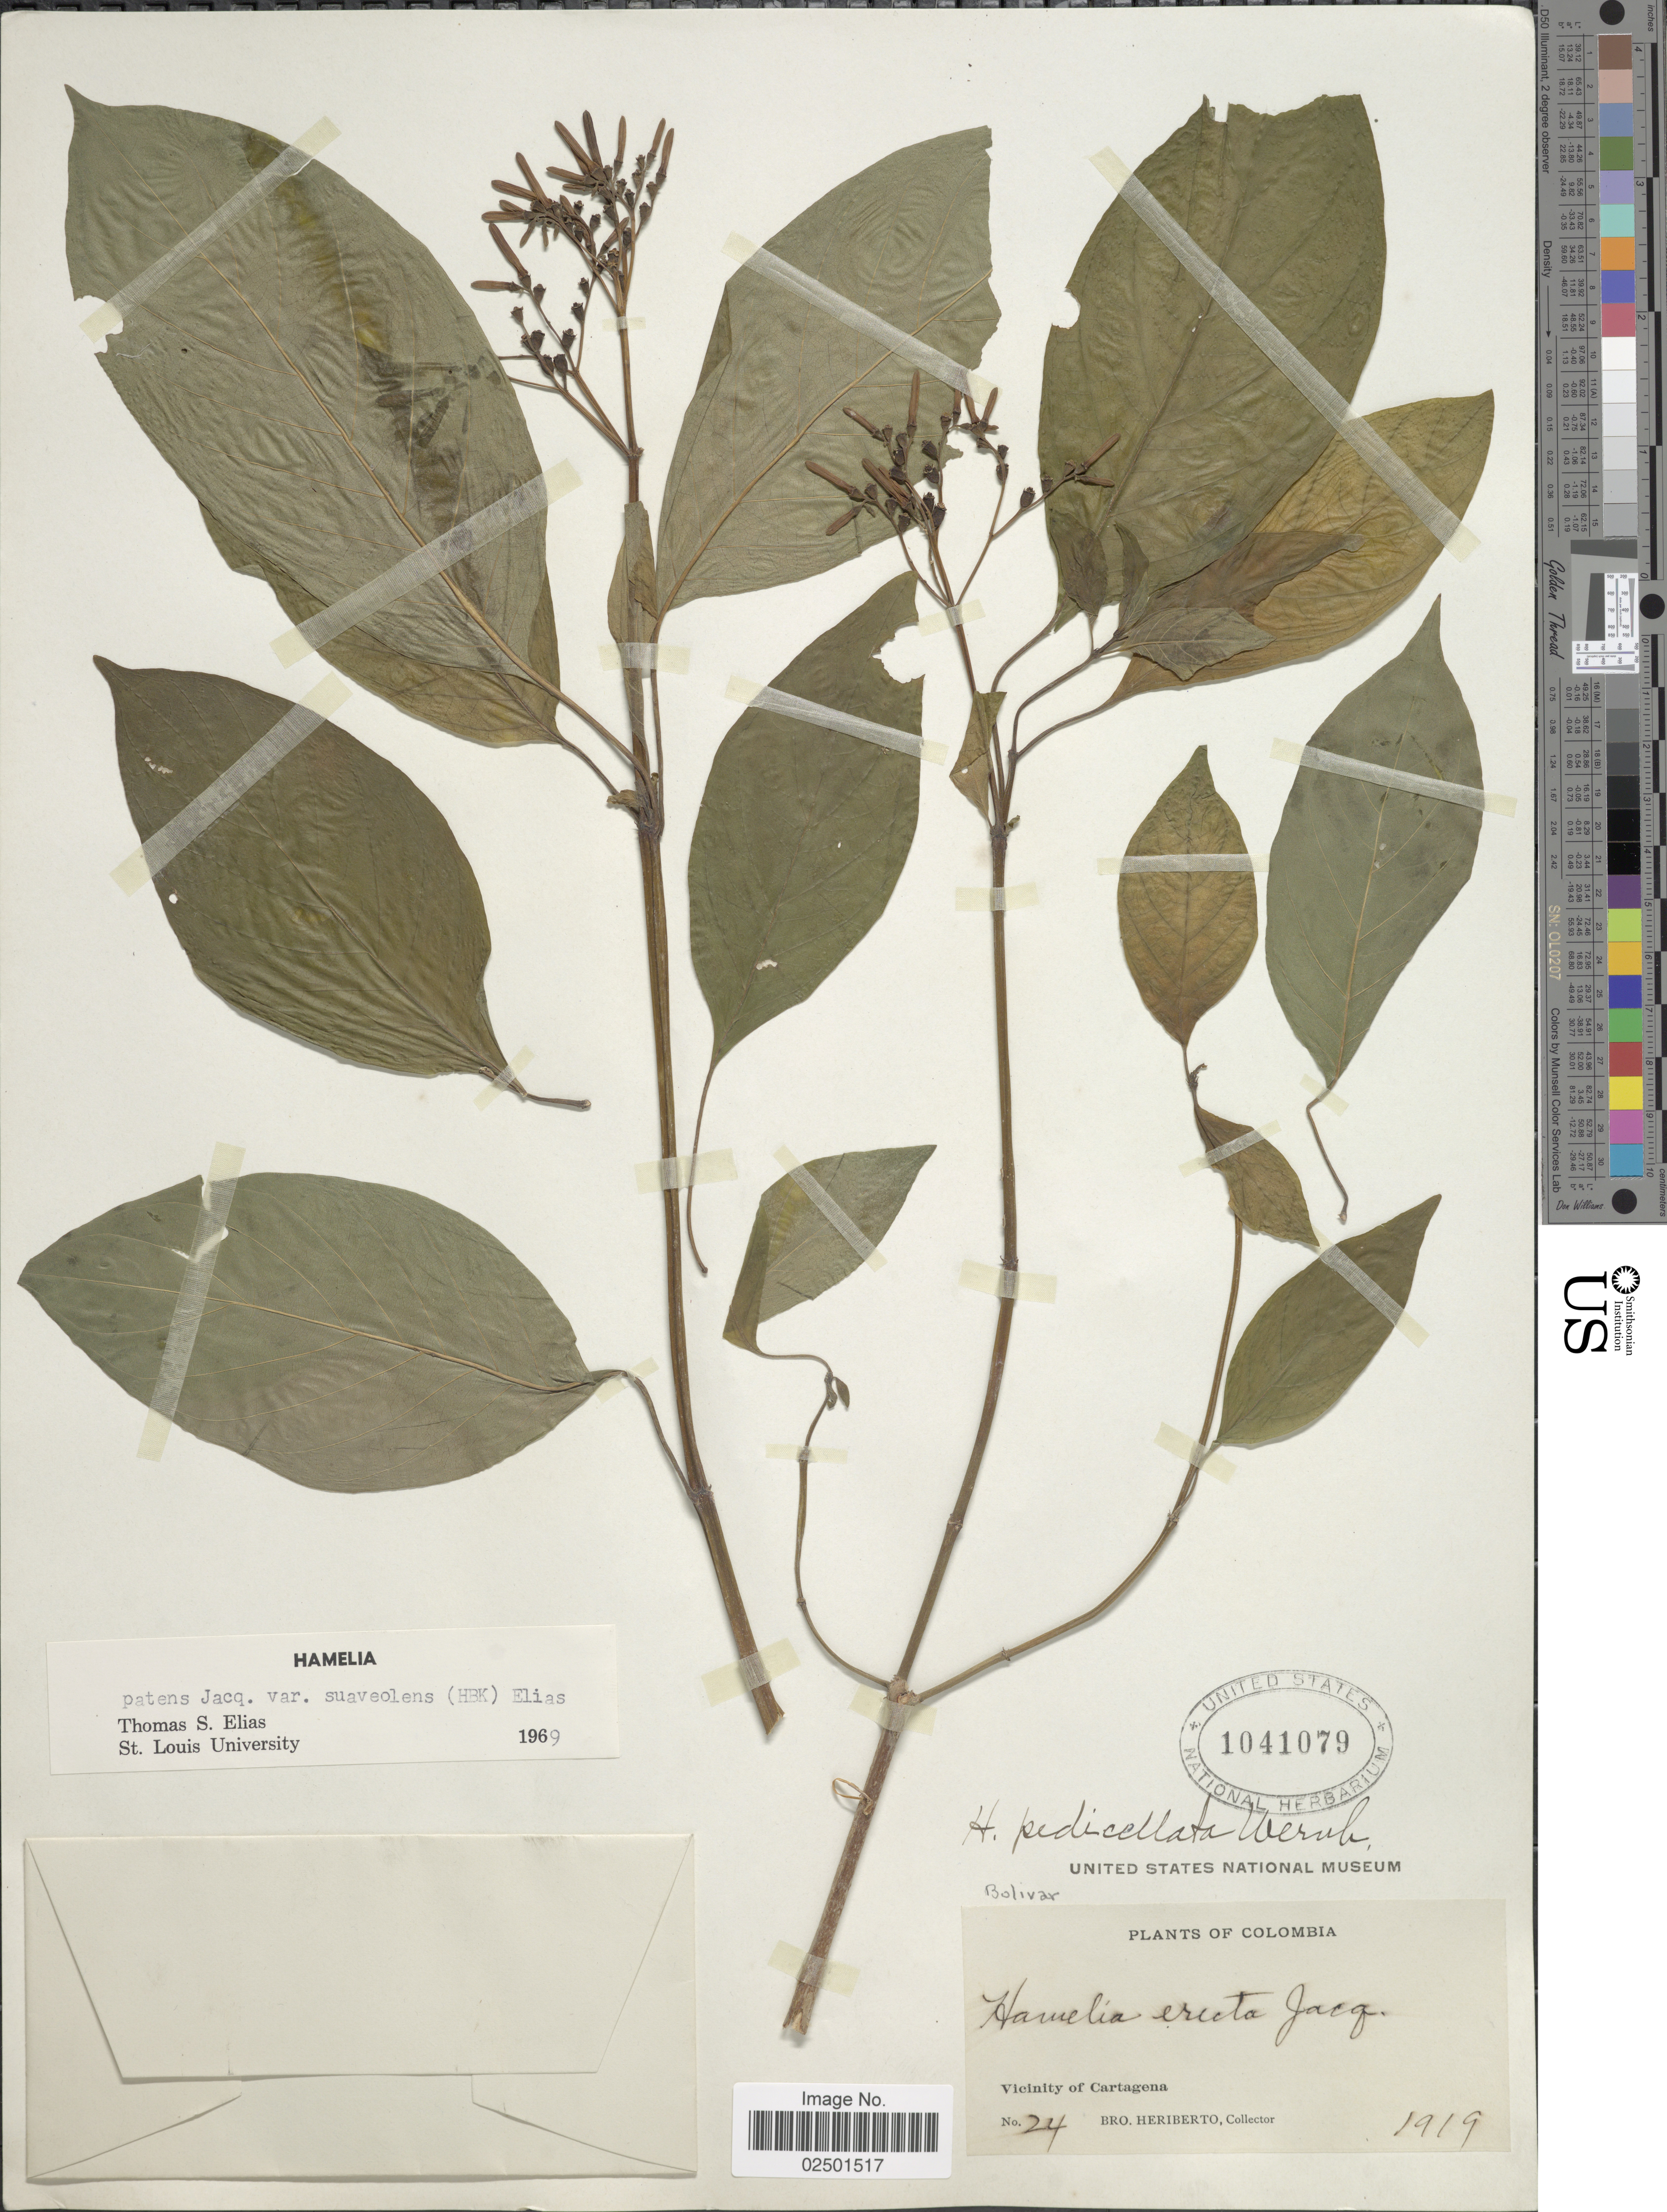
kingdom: Plantae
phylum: Tracheophyta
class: Magnoliopsida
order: Gentianales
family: Rubiaceae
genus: Hamelia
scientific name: Hamelia patens var. glabra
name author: Oerst.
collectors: B. Heriberto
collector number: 24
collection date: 1919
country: Colombia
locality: Vicinity of Cartagena.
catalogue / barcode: US 1041079